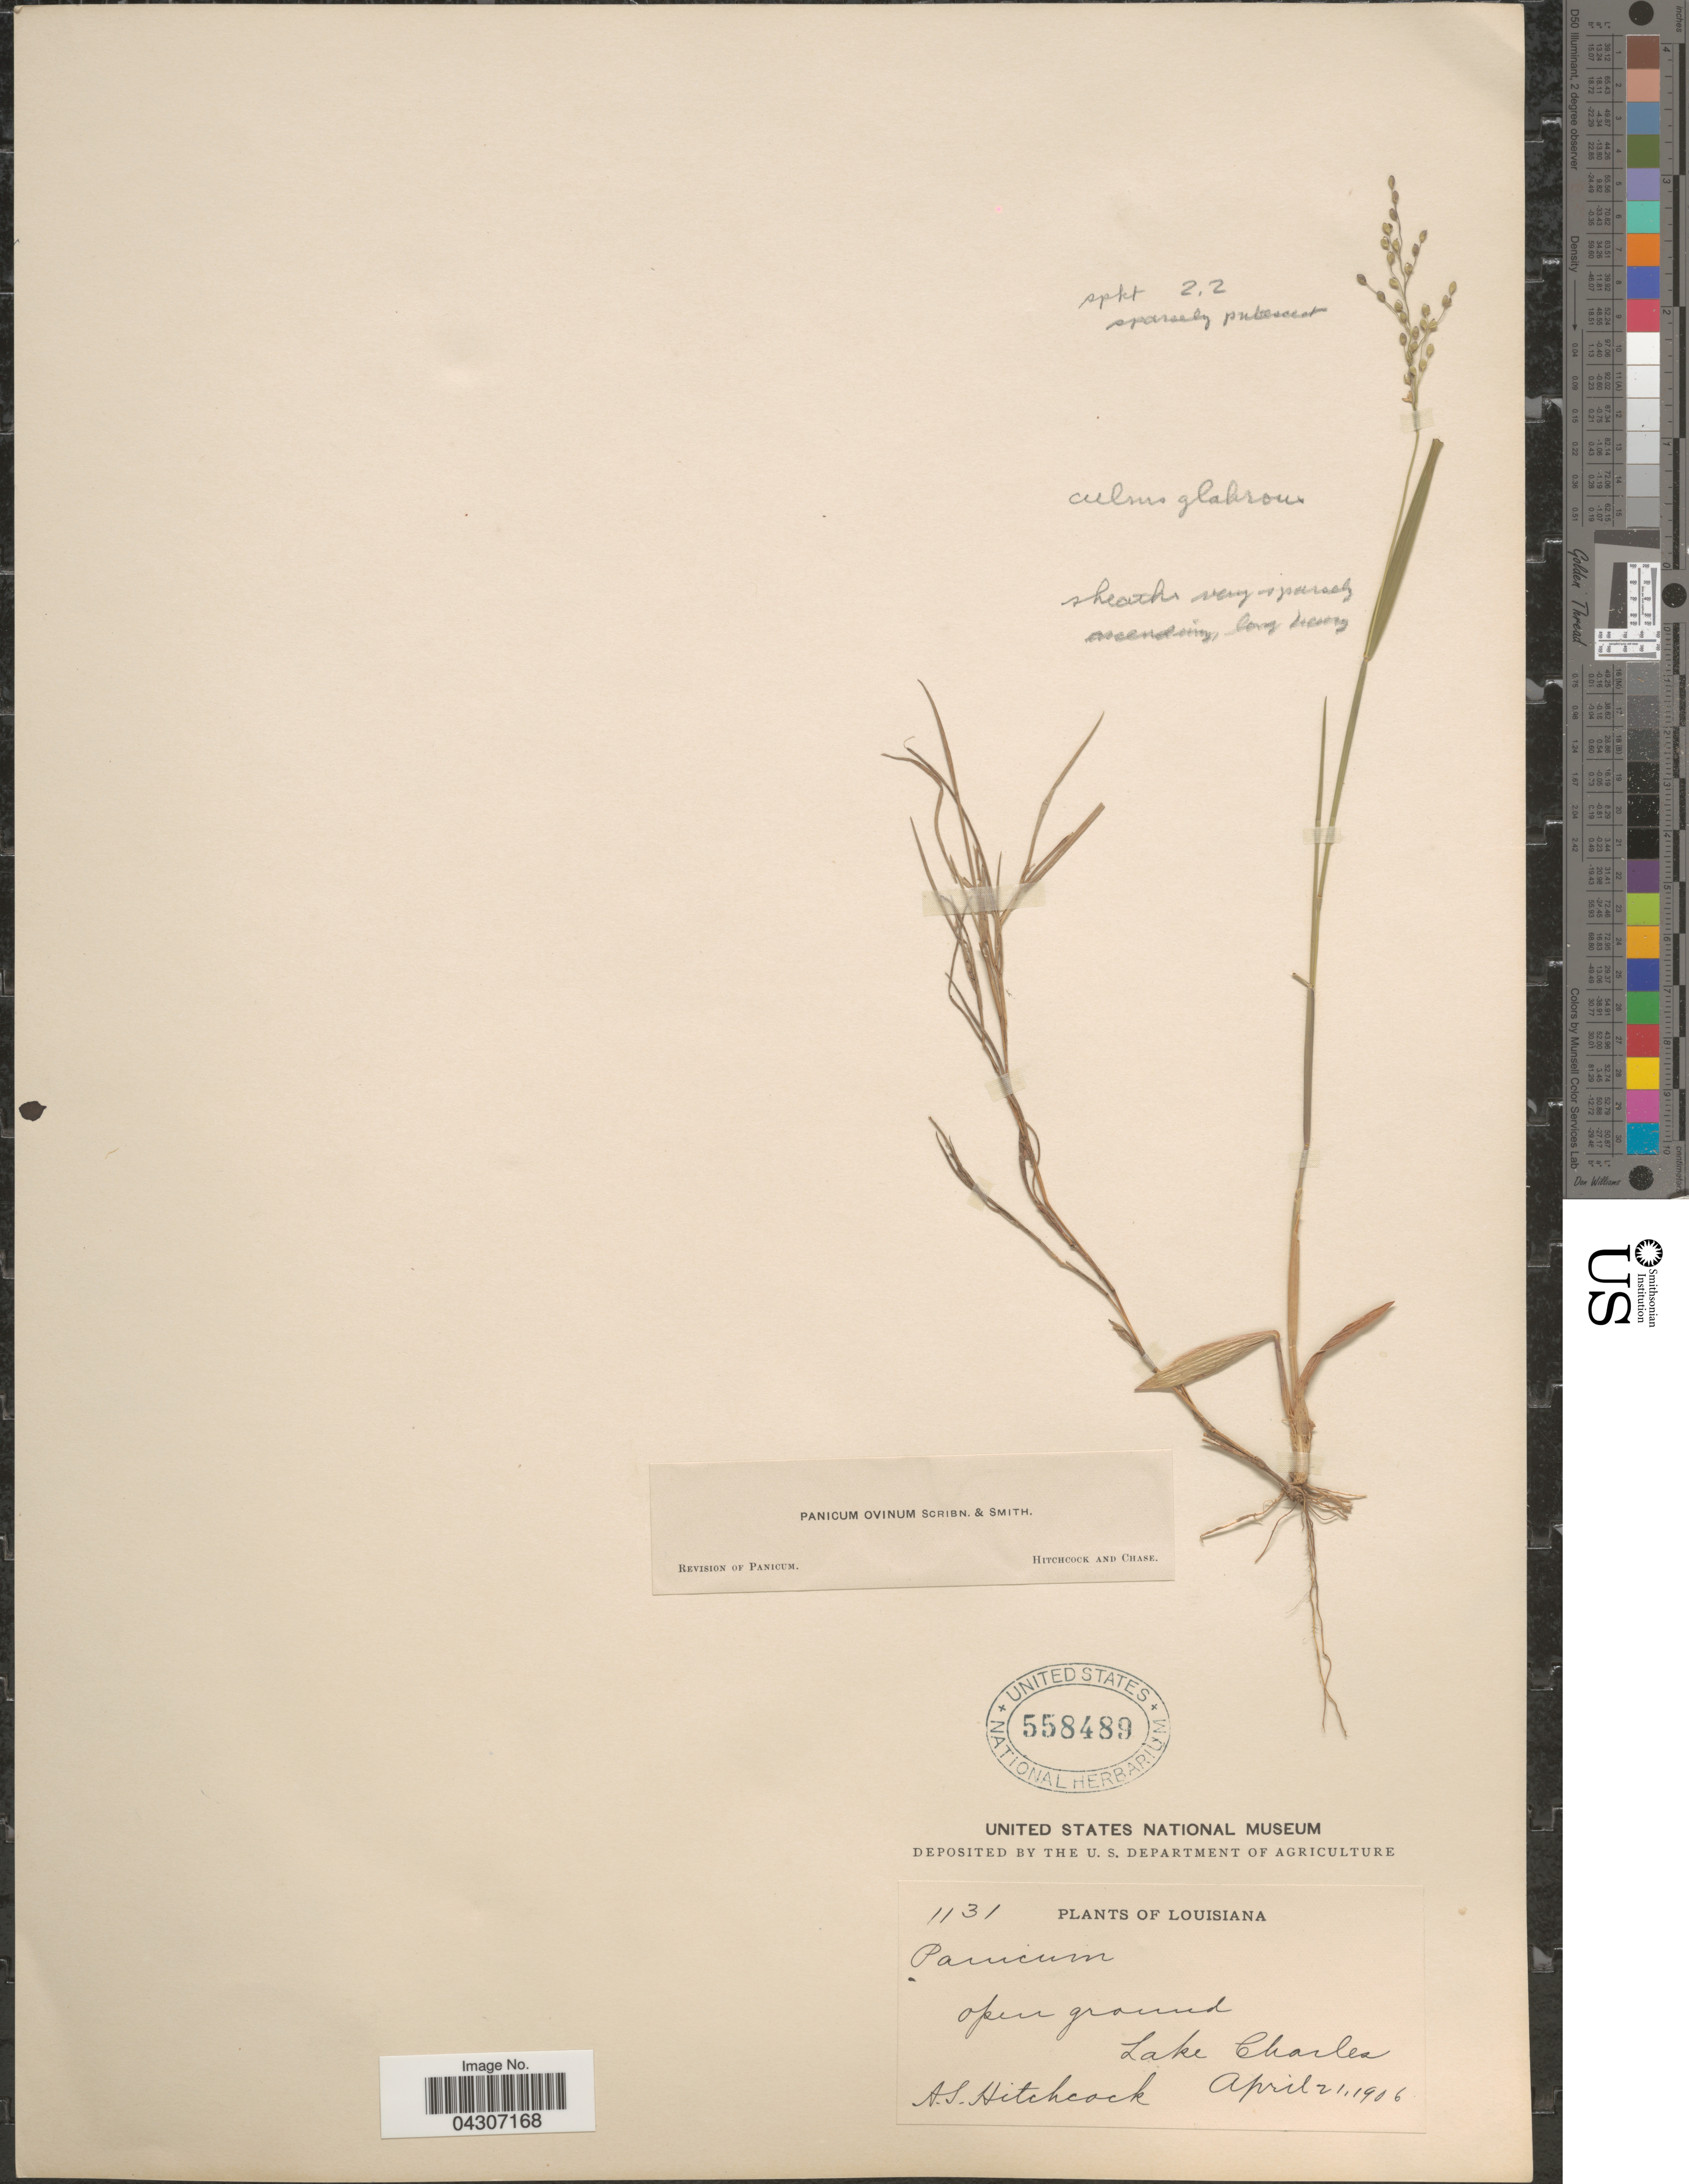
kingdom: Plantae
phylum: Tracheophyta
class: Liliopsida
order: Poales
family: Poaceae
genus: Dichanthelium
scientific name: Dichanthelium aciculare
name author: (Desv. ex Poir.) Gould & C.A. Clark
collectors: A. S. Hitchcock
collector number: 1131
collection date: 1906-04-21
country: United States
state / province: Louisiana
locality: Lake Charles.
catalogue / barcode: US 558489